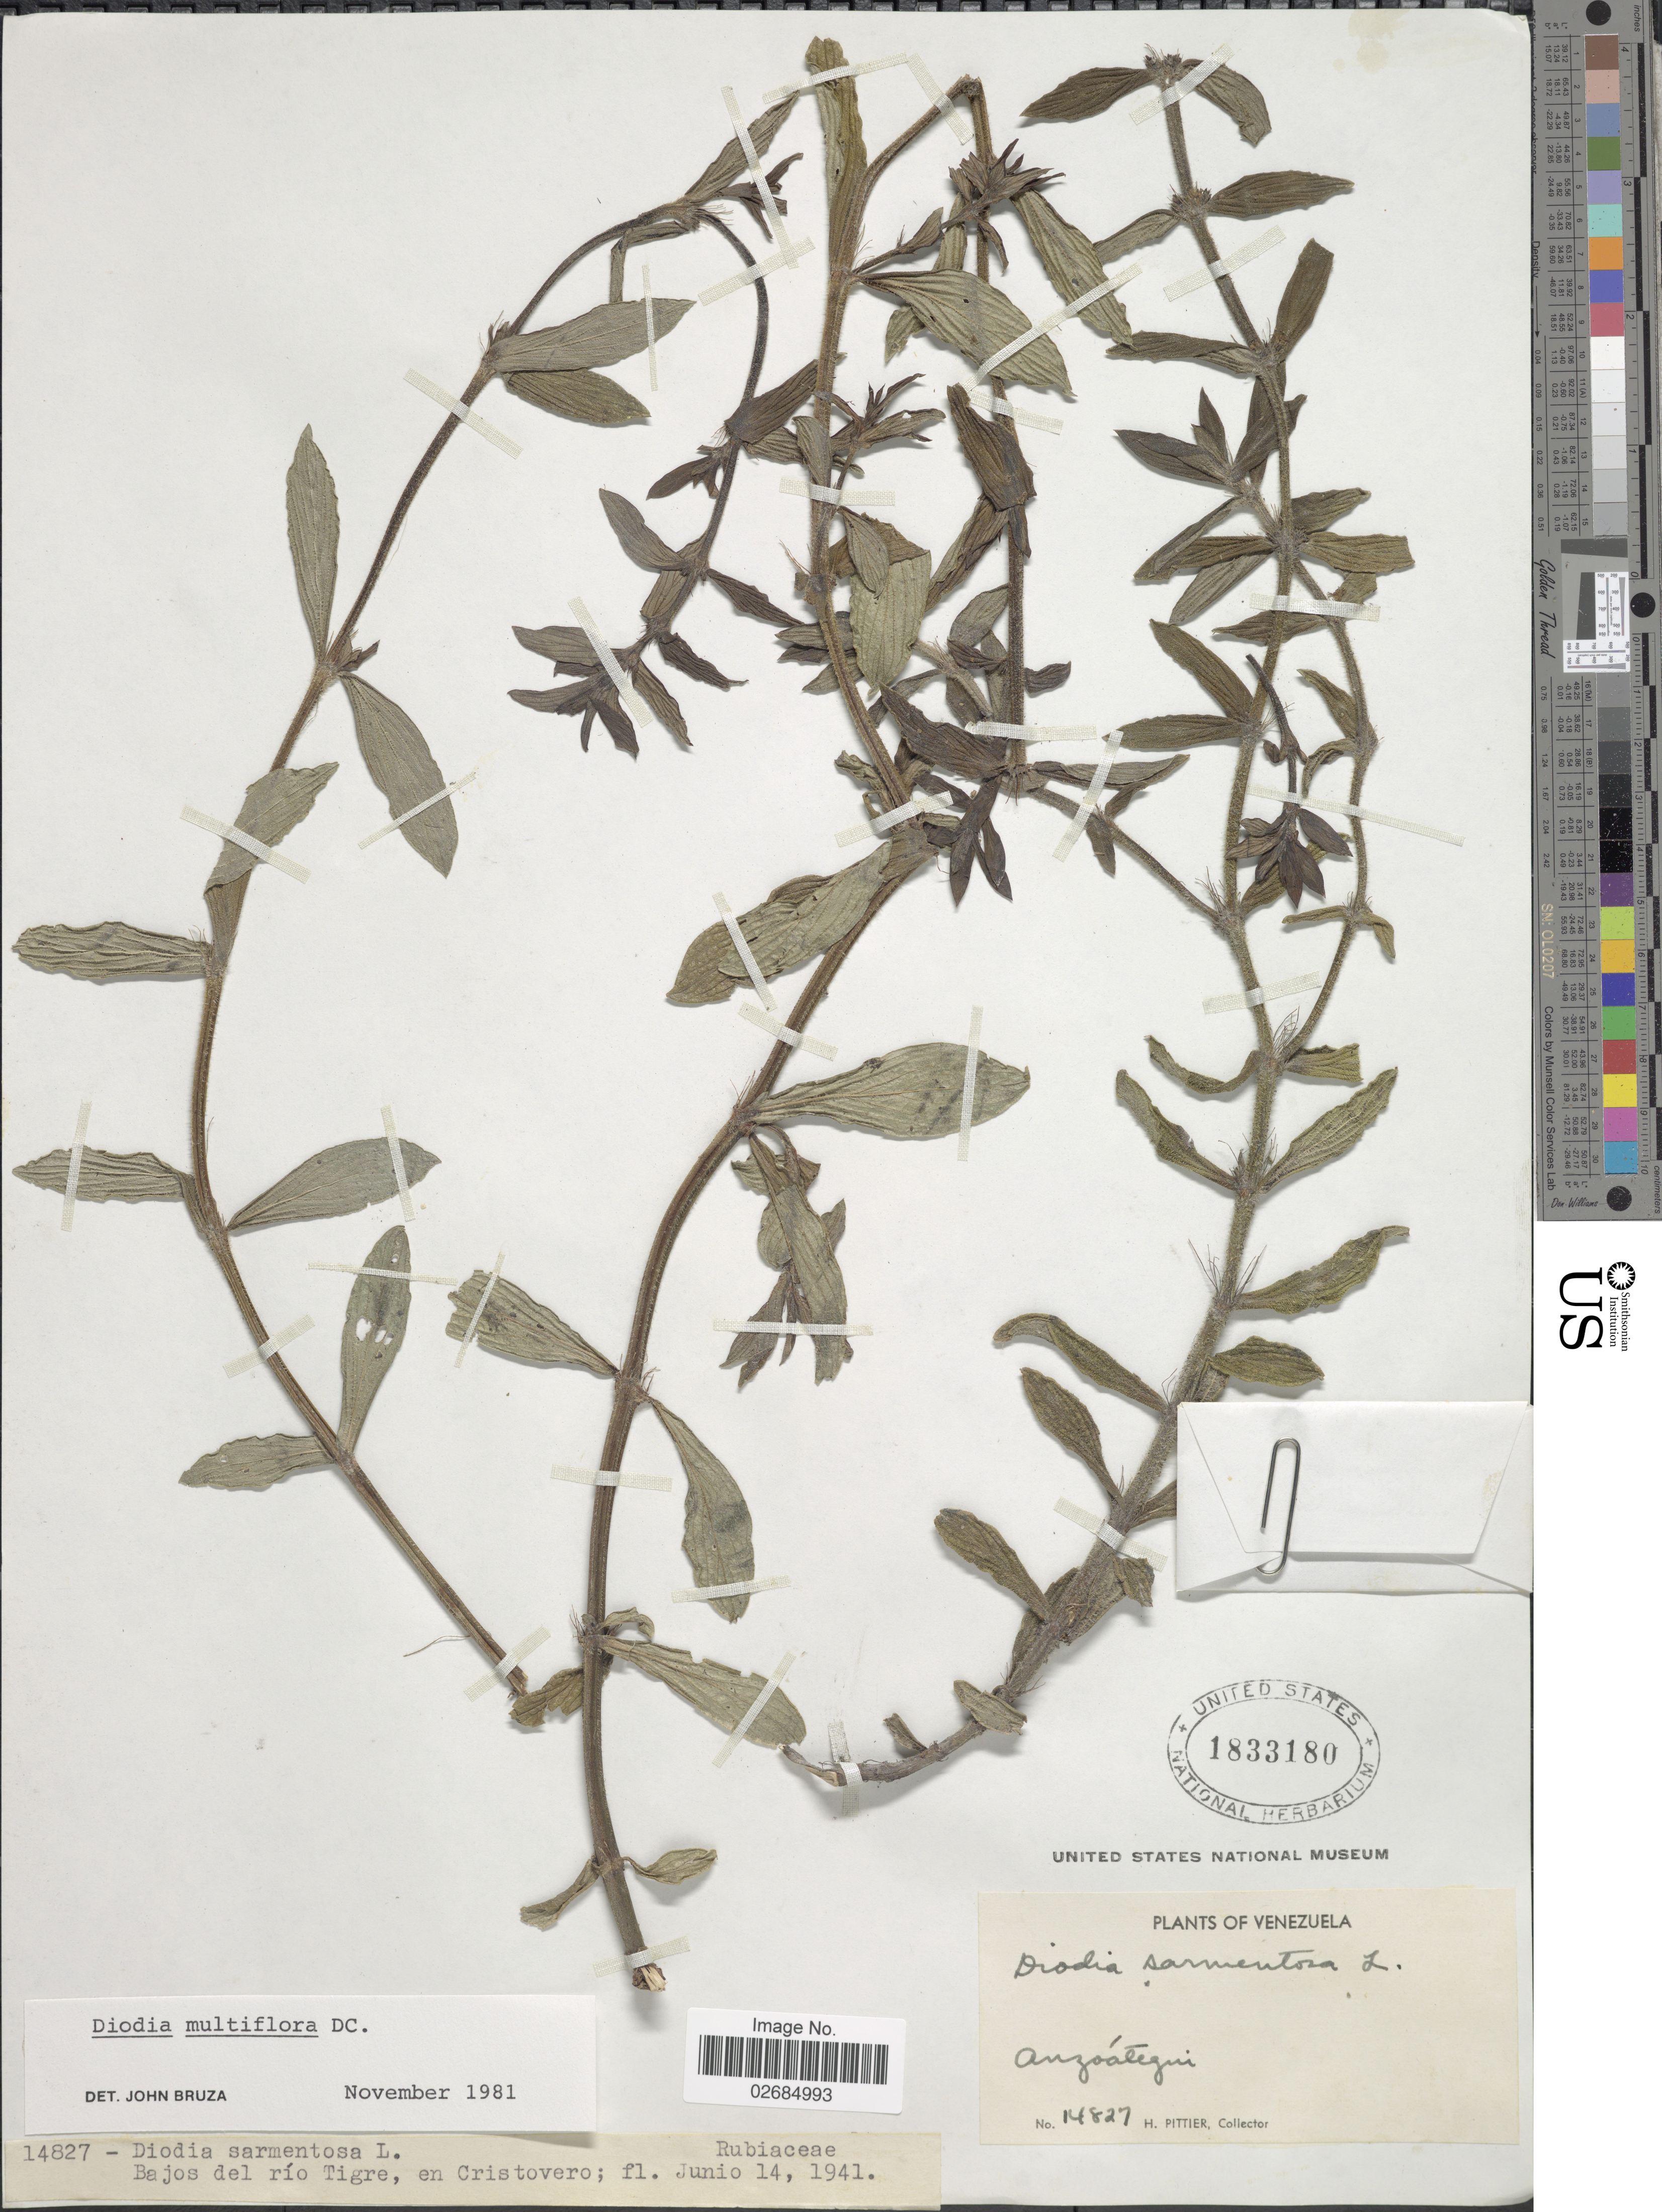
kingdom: Plantae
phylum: Tracheophyta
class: Magnoliopsida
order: Gentianales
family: Rubiaceae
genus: Diodia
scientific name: Diodia multiflora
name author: DC.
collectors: H. F. Pittier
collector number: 14827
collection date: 1941-06-14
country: Venezuela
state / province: Anzoategui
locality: Bajos del río Tigre, en Cristovero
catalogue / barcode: US 1833180